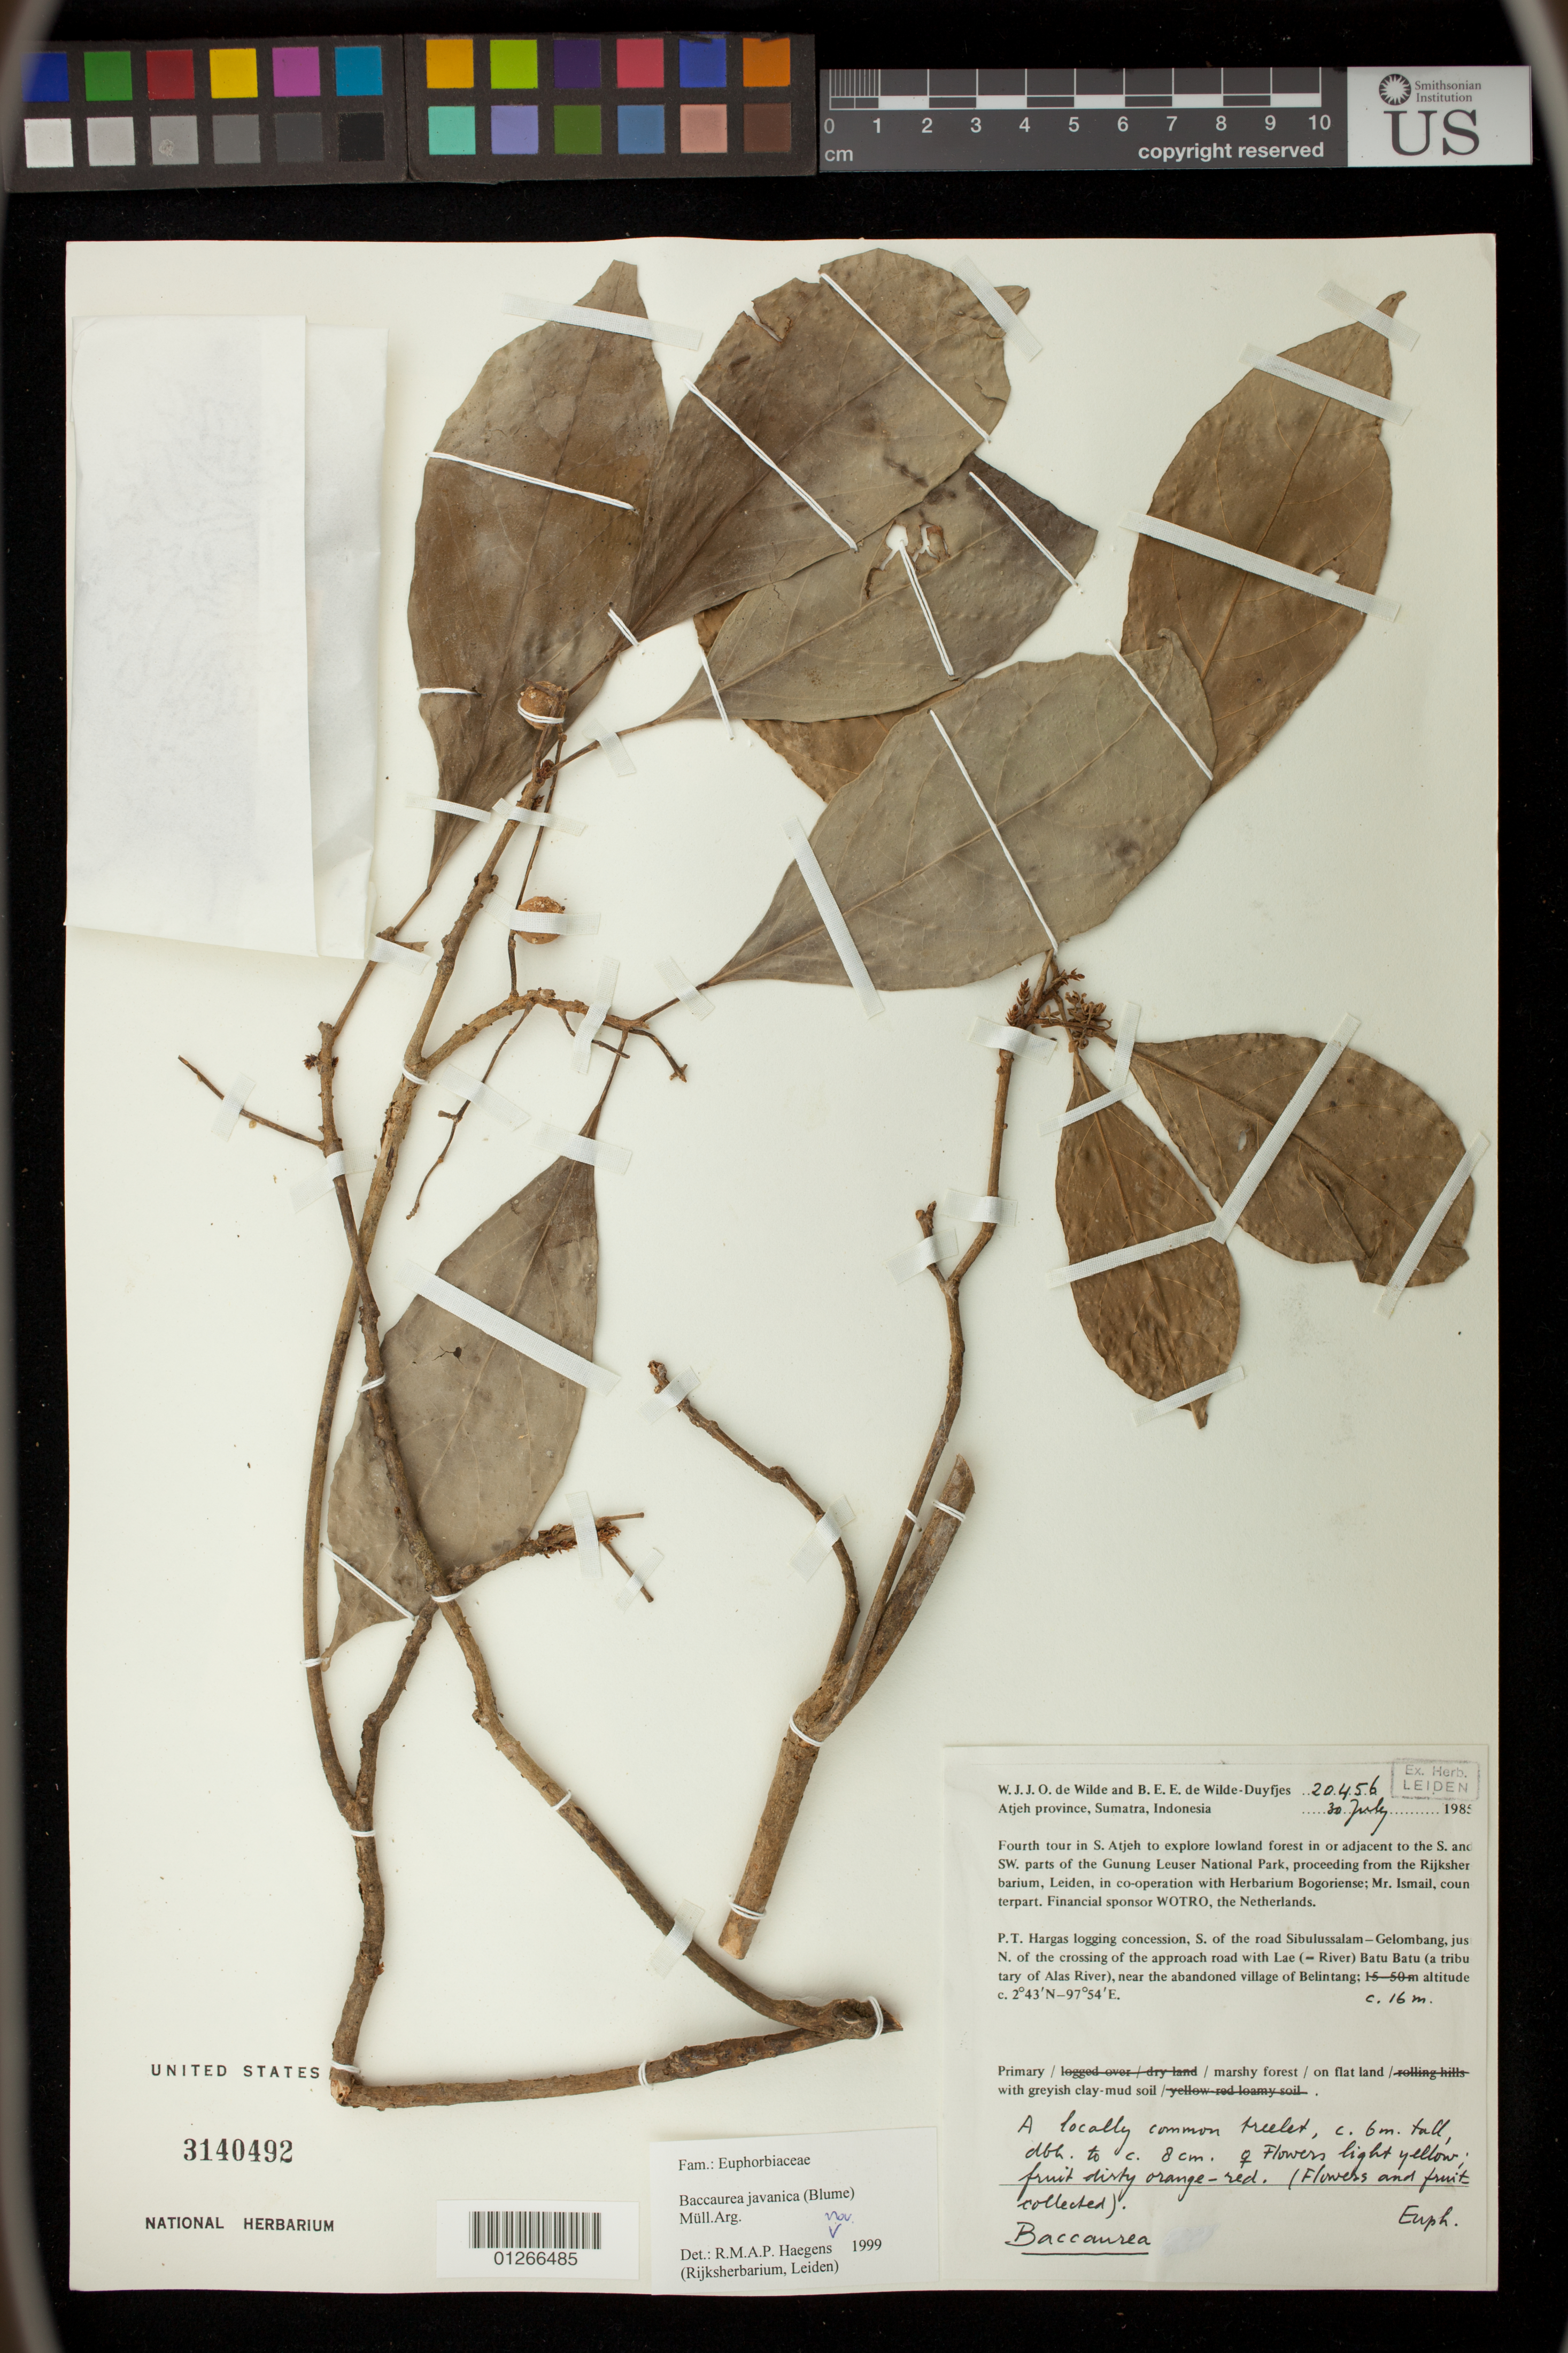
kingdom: Plantae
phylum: Tracheophyta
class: Magnoliopsida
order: Malpighiales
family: Phyllanthaceae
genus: Baccaurea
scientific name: Baccaurea edulis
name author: Merr.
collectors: W. J. de Wilde & B. E. de Wilde-Duyfjes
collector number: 19837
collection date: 1985-07-09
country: Indonesia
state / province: Sumatra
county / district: Aceh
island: Sumatra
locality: Gunung Leuser National Park, Atjeh province. Kloet nature reserve, S. Kloet, along the Krung (-River) Lembang / vicinity of Pucuk Lembang.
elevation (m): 50